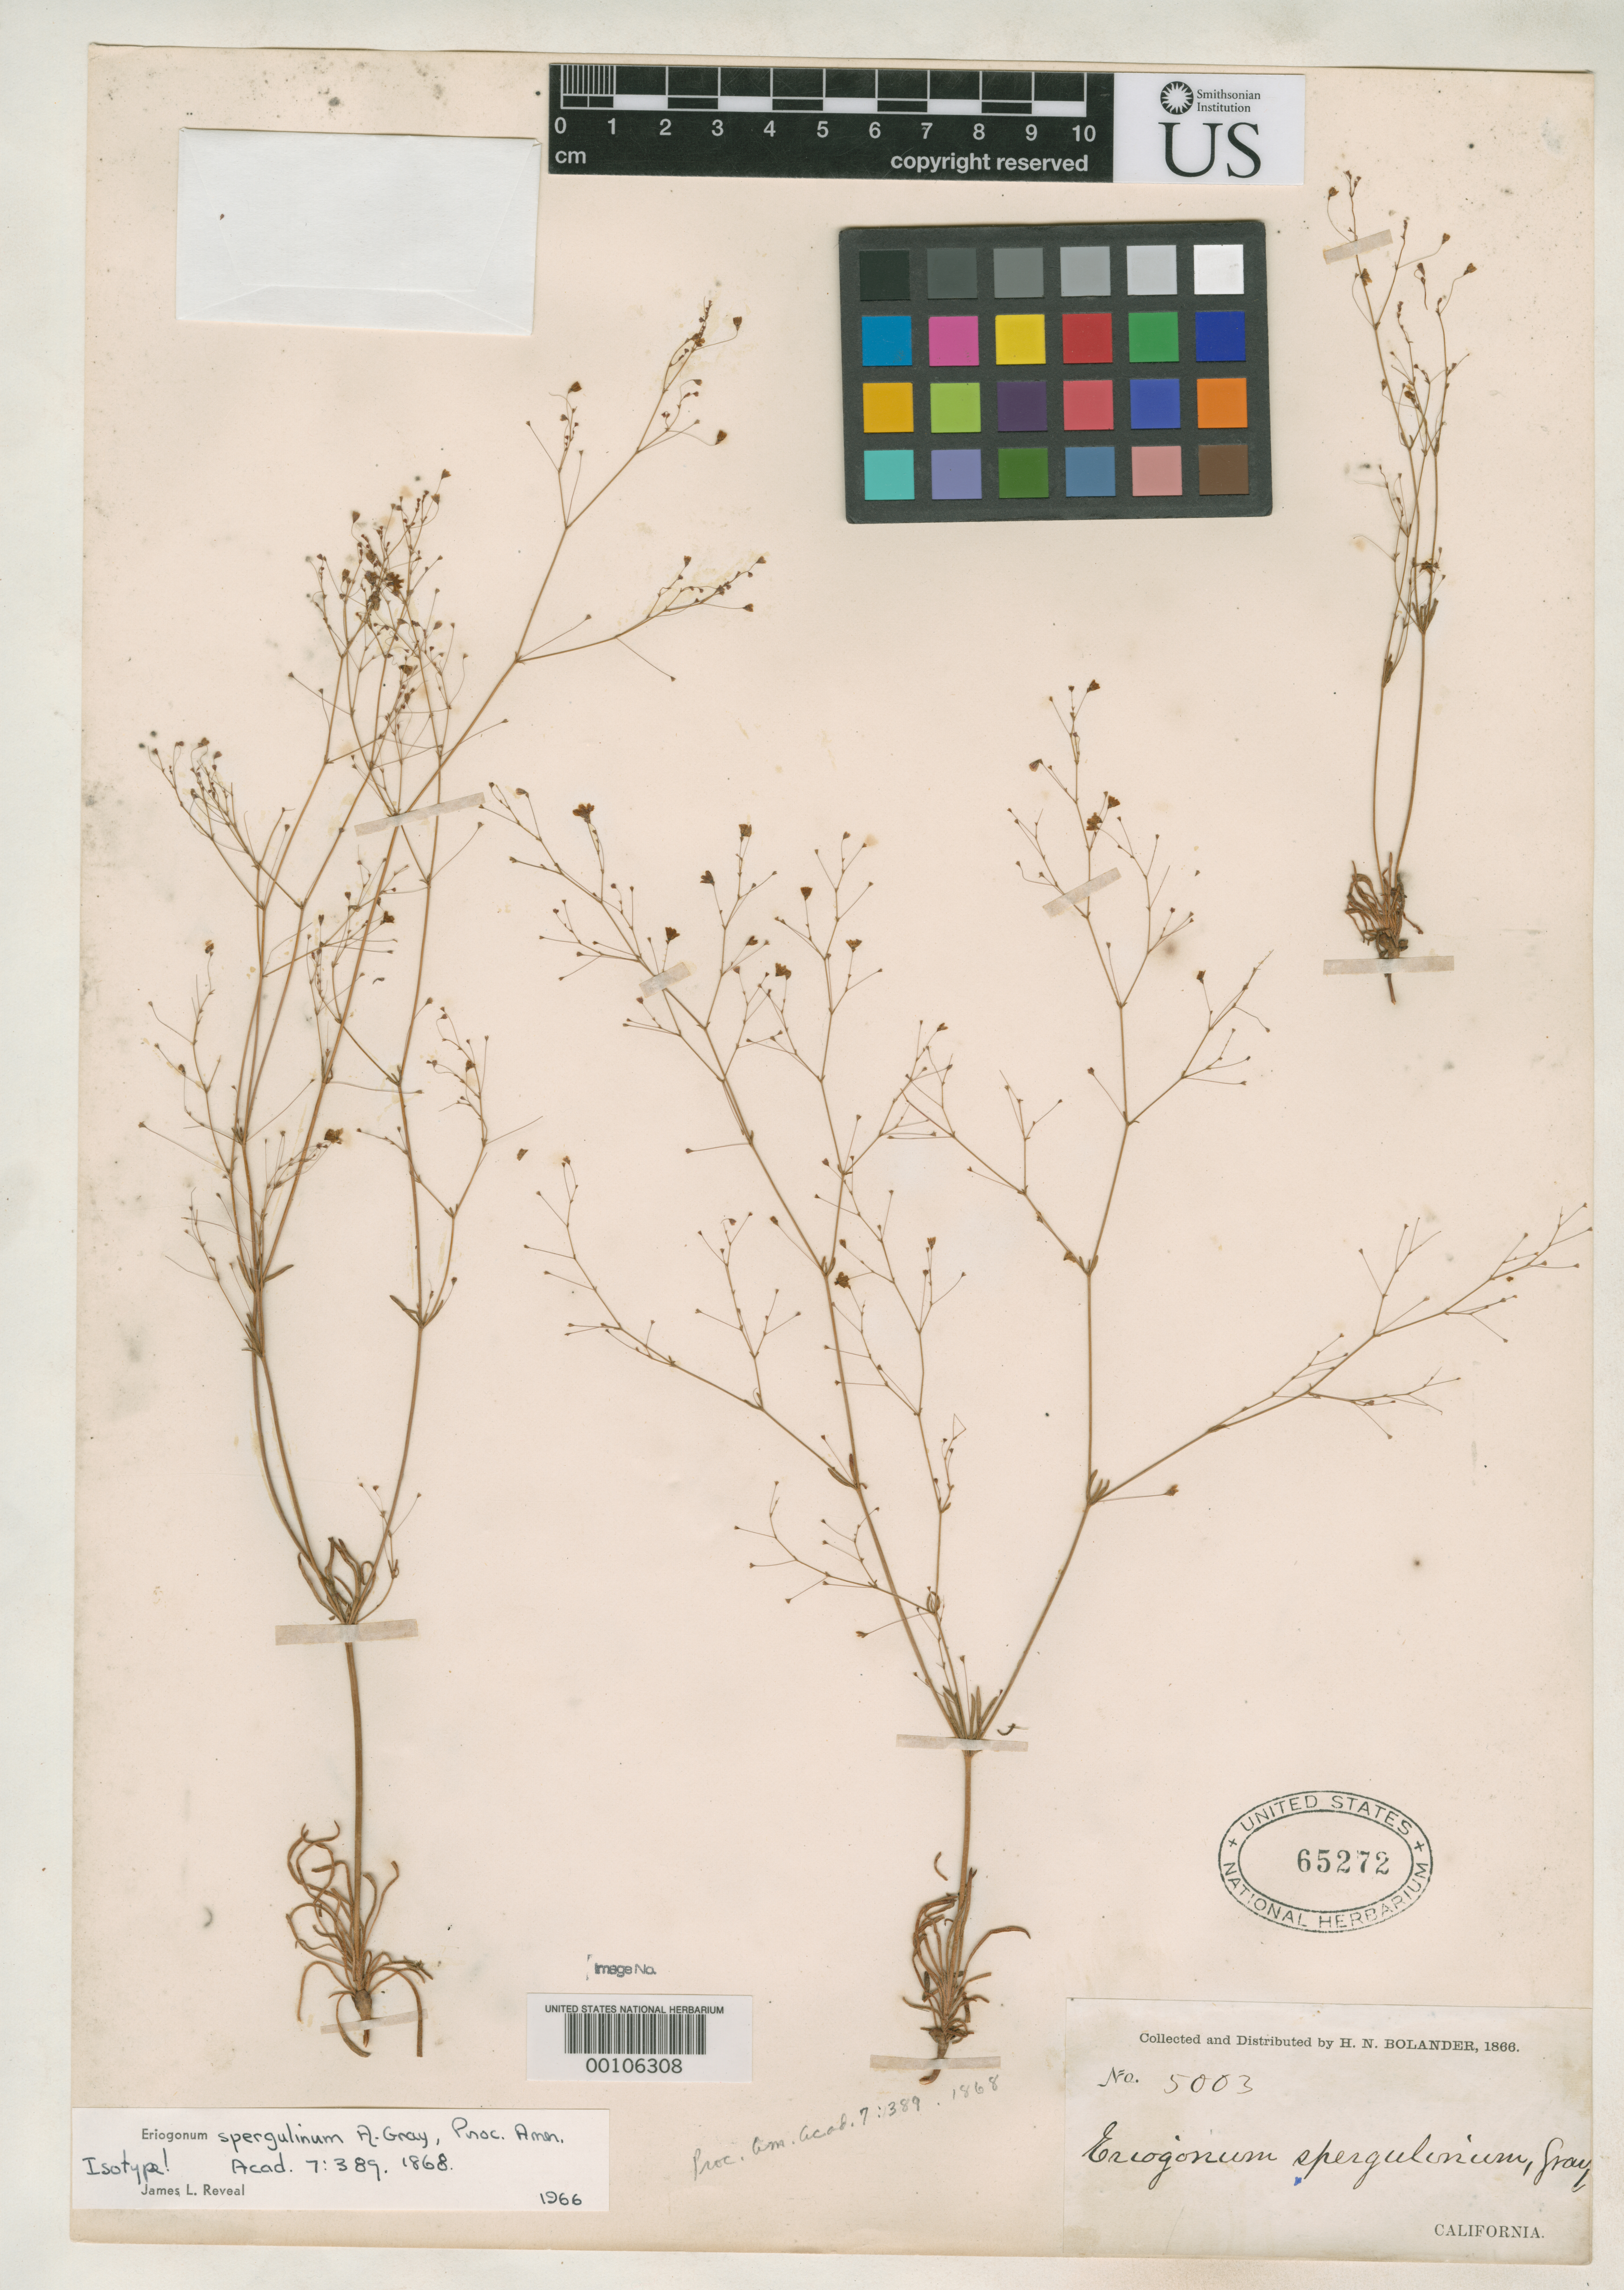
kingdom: Plantae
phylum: Tracheophyta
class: Magnoliopsida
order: Caryophyllales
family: Polygonaceae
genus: Eriogonum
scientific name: Eriogonum spergulinum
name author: A. Gray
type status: Isotype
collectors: H. Bolander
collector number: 5003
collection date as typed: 1866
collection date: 1866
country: United States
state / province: California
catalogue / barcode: US 65272